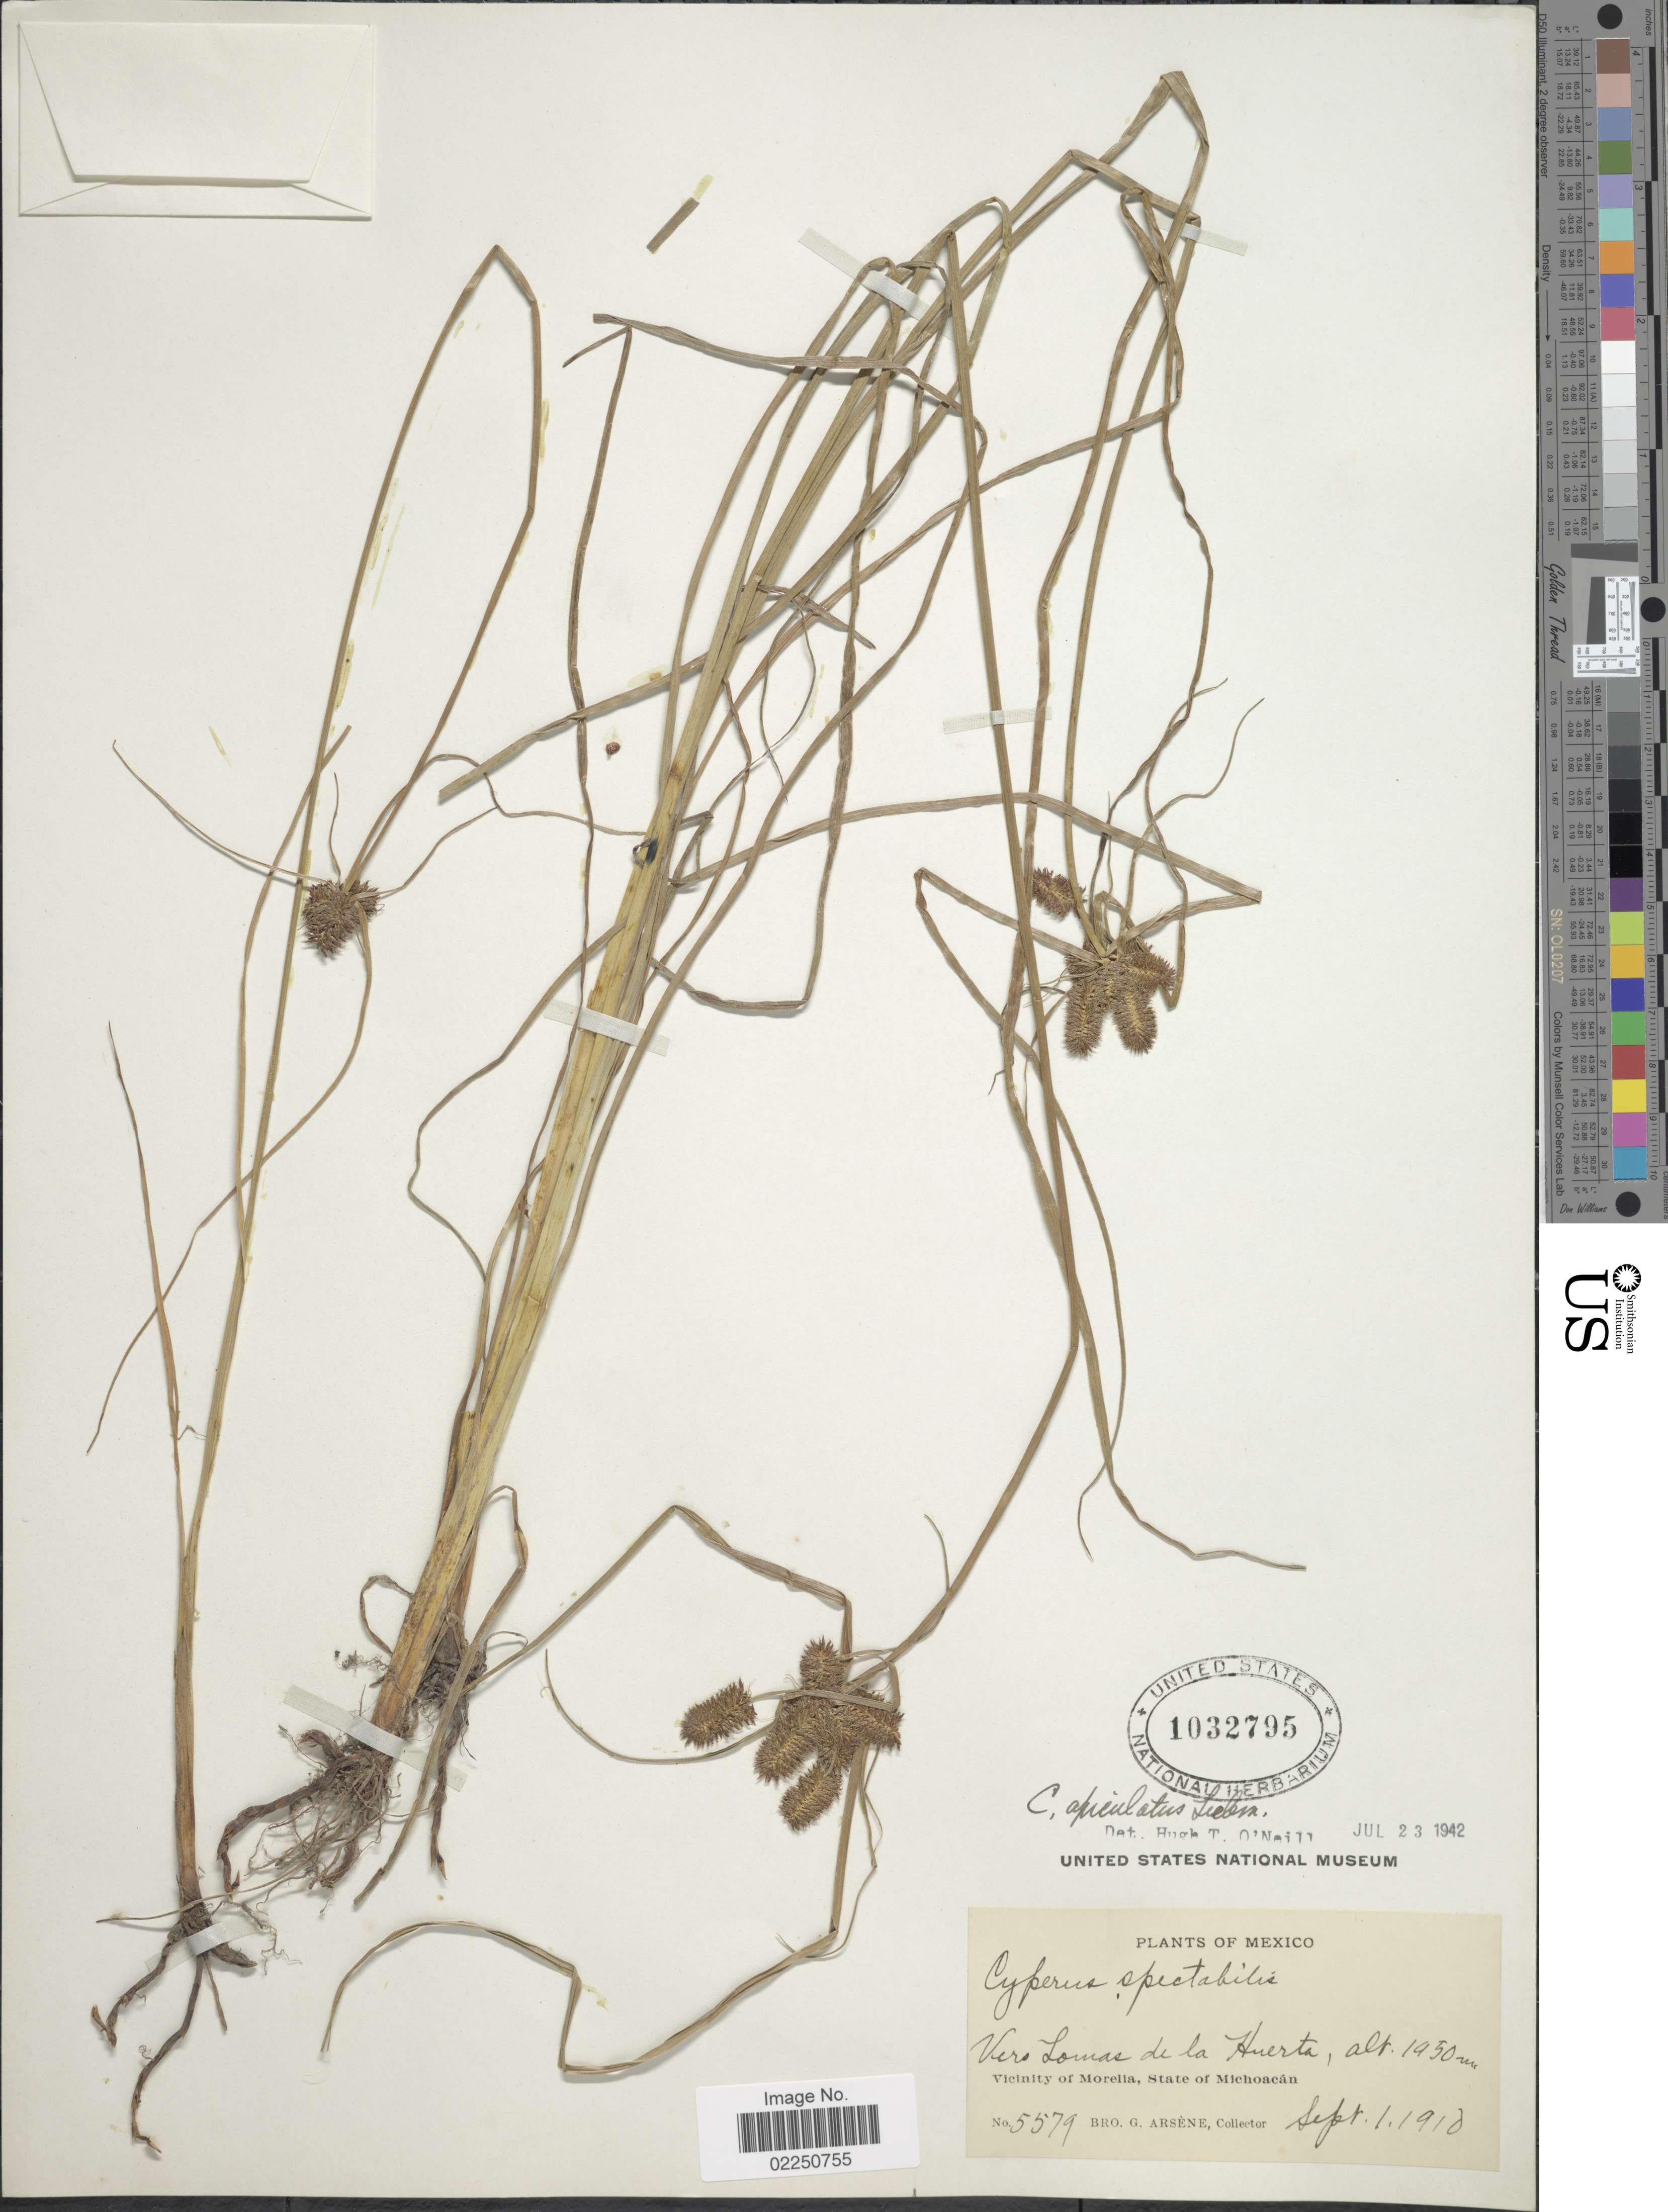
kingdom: Plantae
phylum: Tracheophyta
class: Liliopsida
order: Poales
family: Cyperaceae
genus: Cyperus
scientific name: Cyperus apiculatus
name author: Liebm.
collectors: Bro. G. Arsène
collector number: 5579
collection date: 1910-09-01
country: Mexico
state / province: Michoacán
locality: Vero Lomas de la Huerta. Vicinity of Morelia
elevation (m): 1950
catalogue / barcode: US 1032795